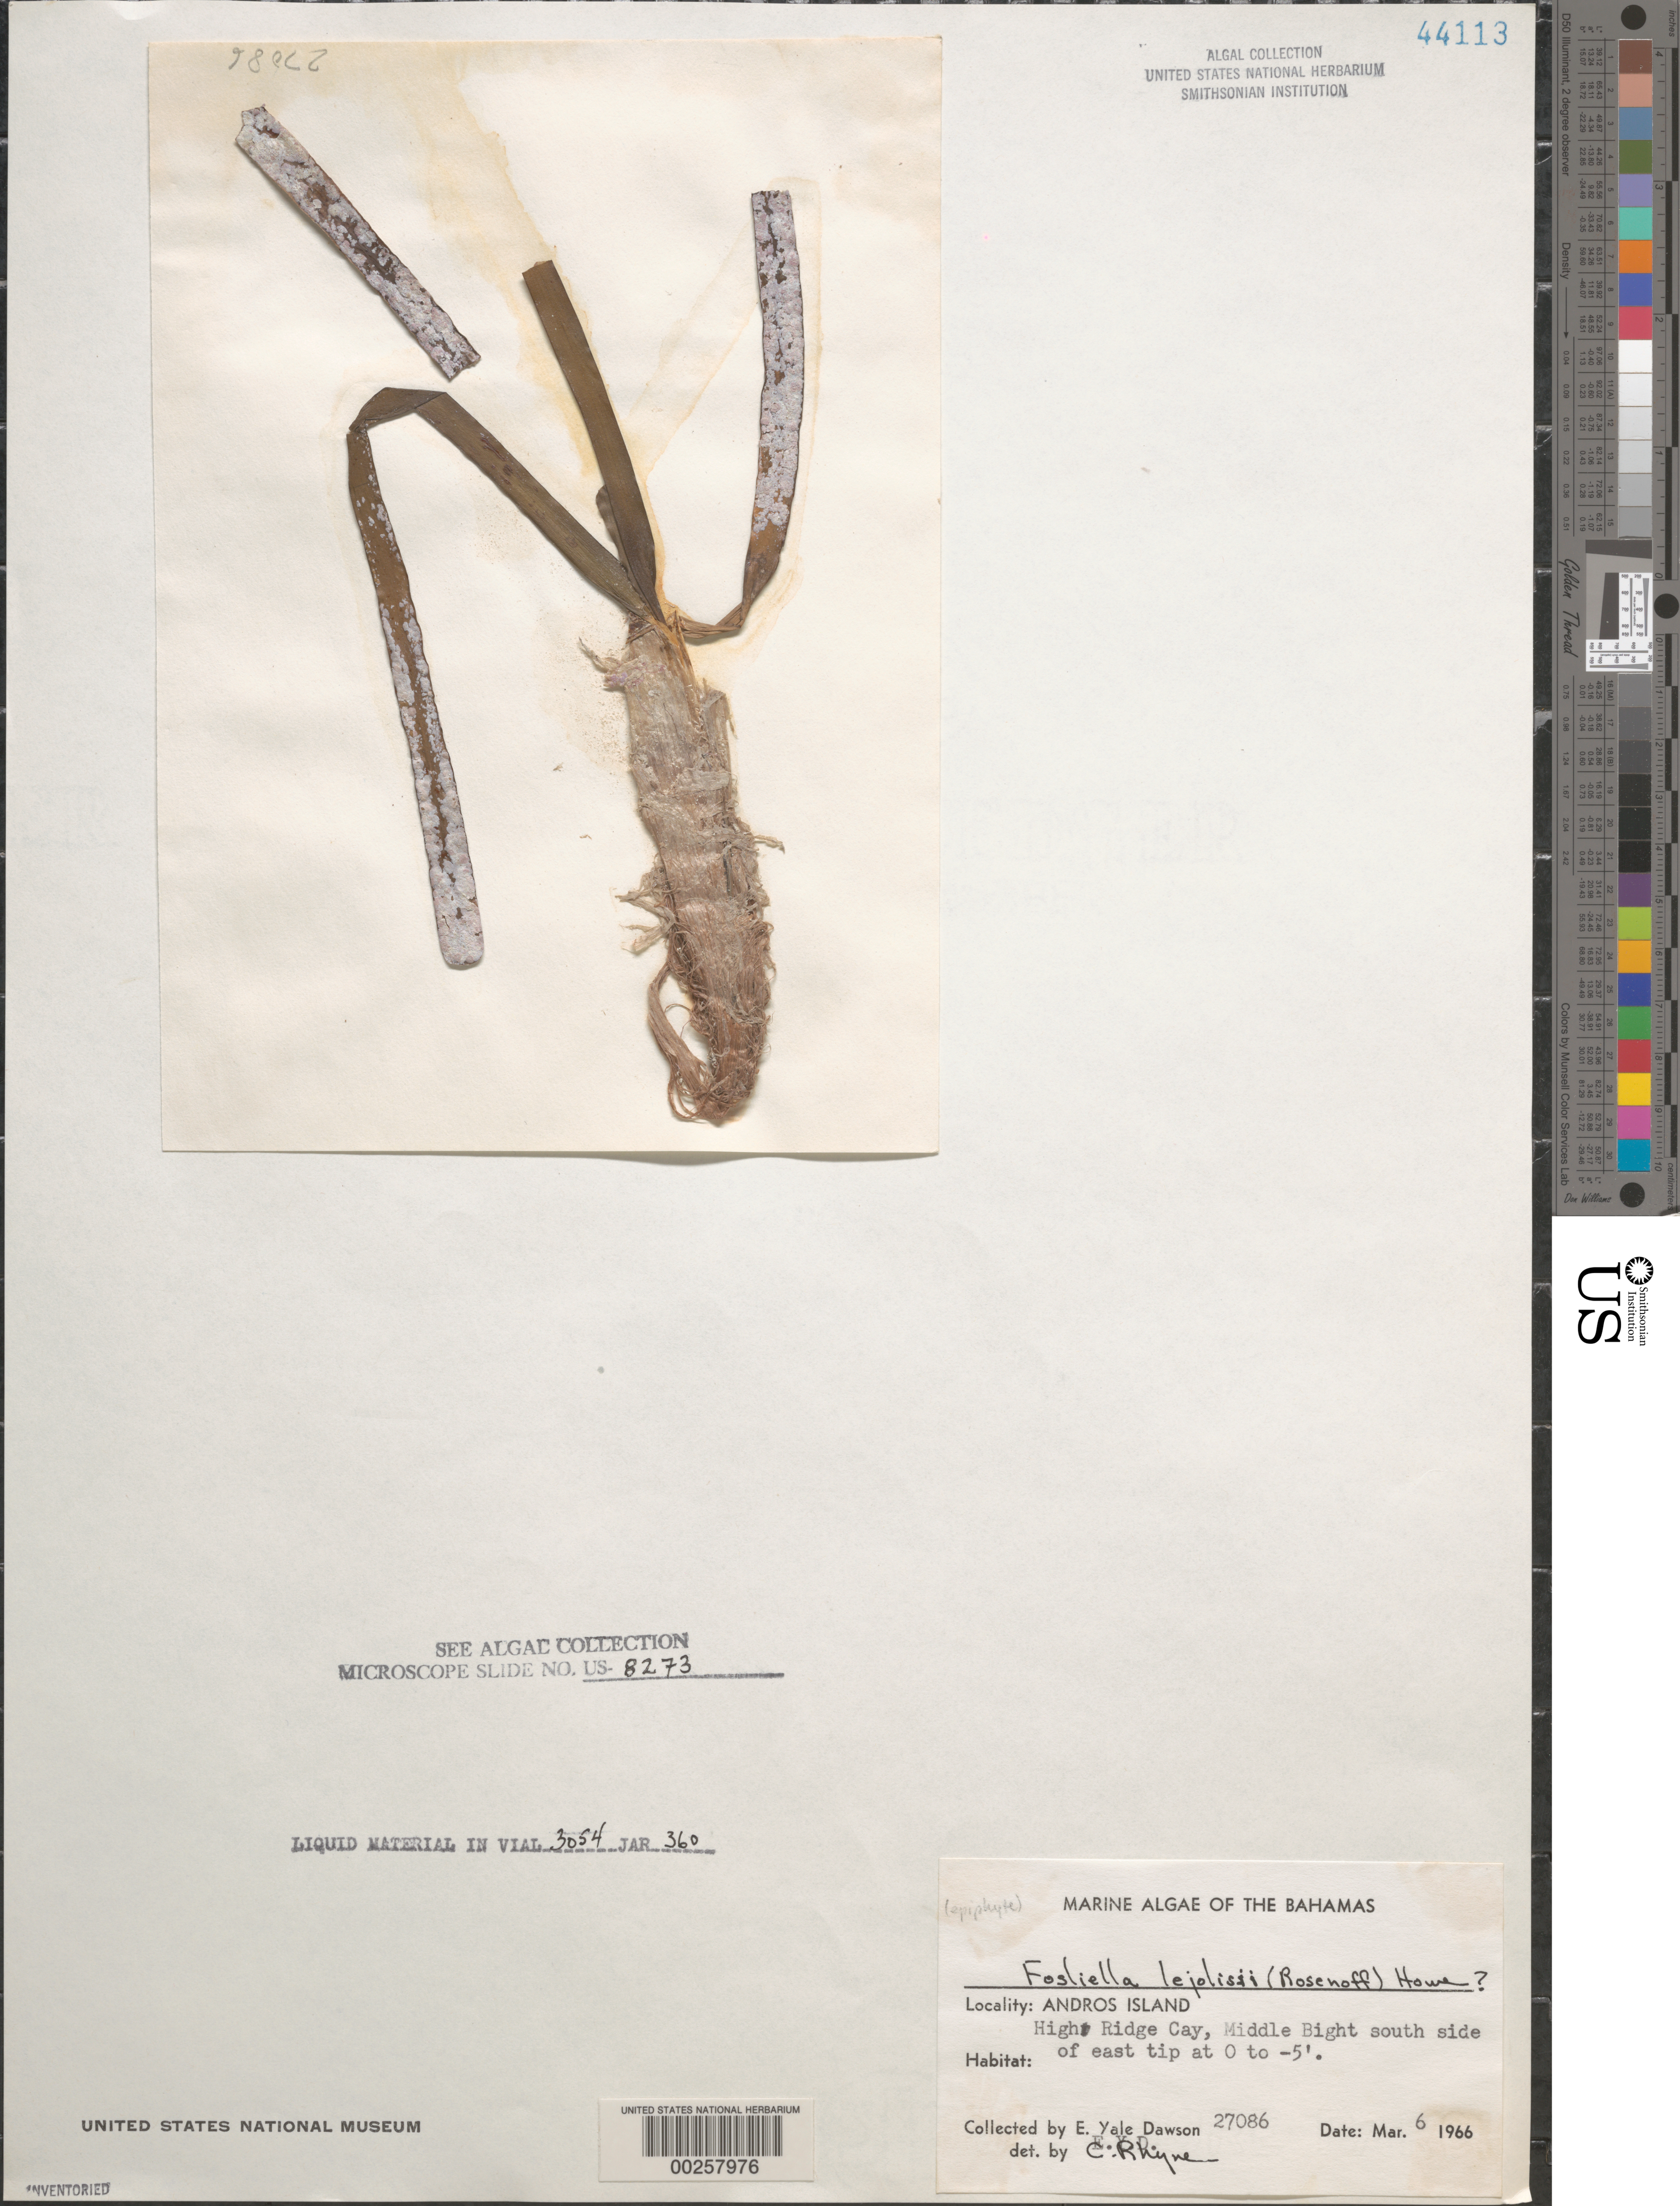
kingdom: Plantae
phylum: Rhodophyta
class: Florideophyceae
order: Corallinales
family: Corallinaceae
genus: Pneophyllum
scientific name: Pneophyllum fragile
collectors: E. Y. Dawson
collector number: EYD 27086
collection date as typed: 06 Mar 1966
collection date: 1966-03-06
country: Bahamas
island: High Ridge Cay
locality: Middle Bight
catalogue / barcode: US 44113